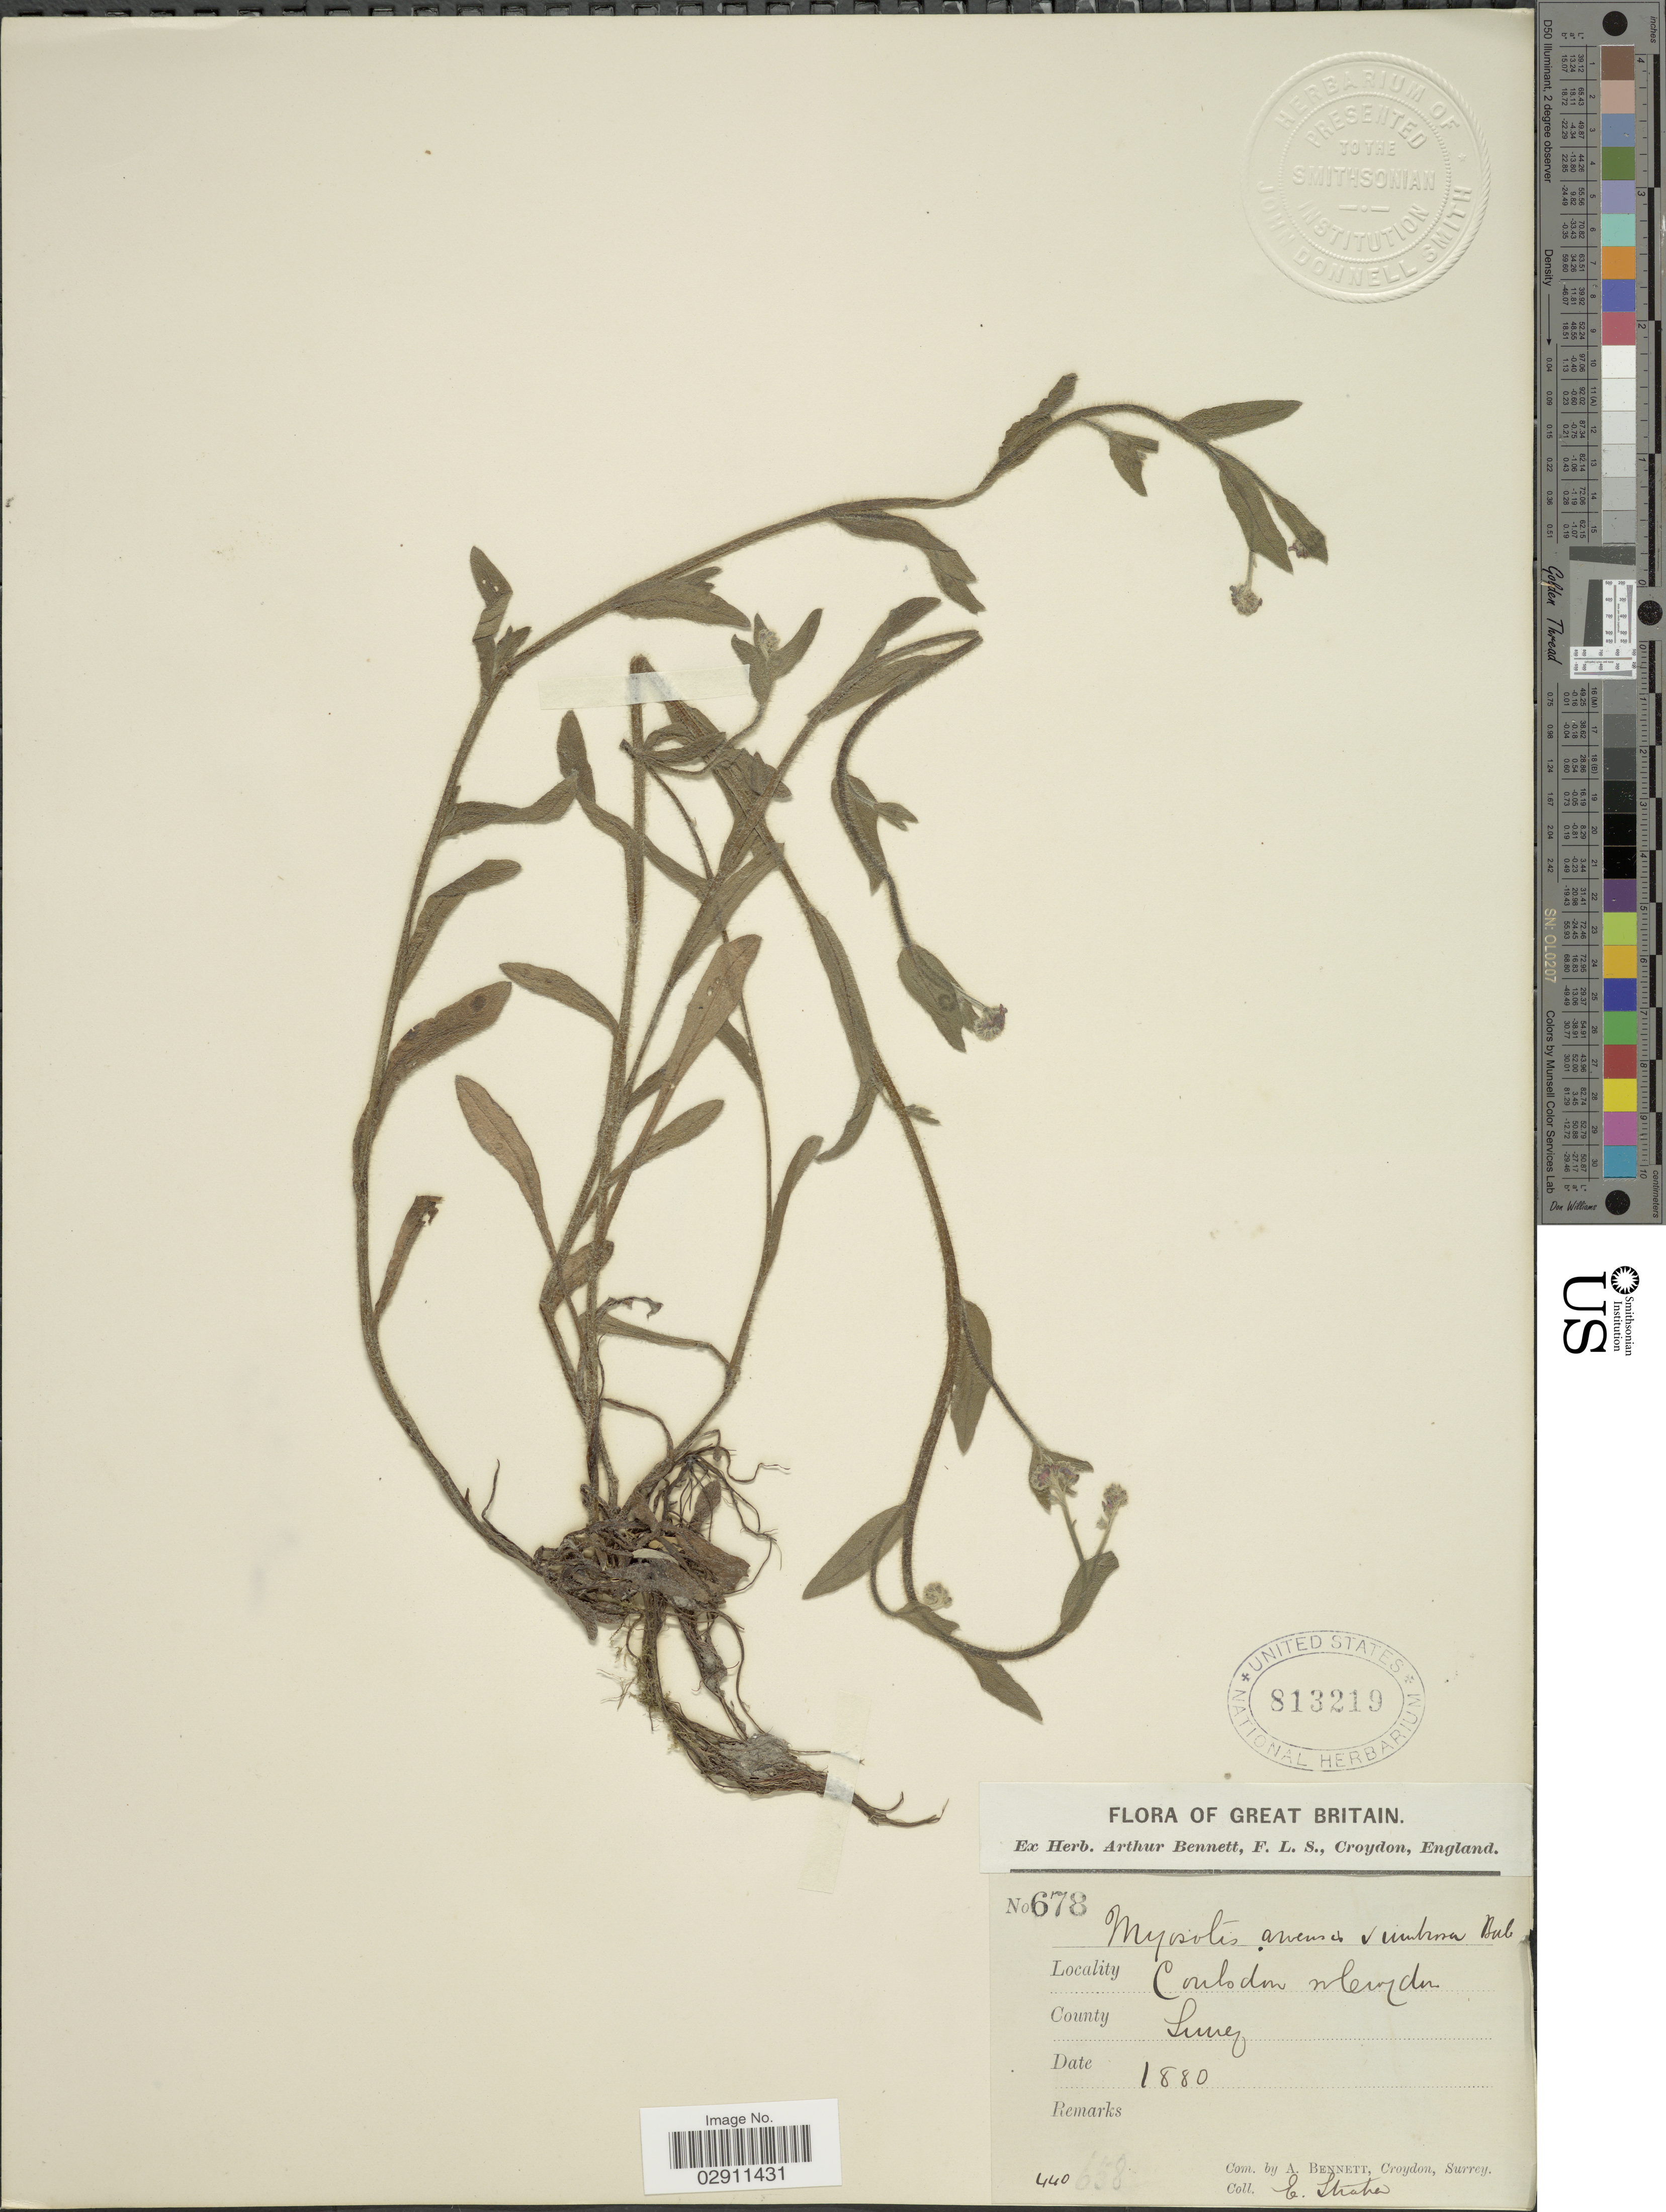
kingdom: Plantae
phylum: Tracheophyta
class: Magnoliopsida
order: Boraginales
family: Boraginaceae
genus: Myosotis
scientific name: Myosotis arvensis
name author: (L.) Hill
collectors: E. Shatra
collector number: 678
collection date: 1880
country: United Kingdom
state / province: England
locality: Great Britain, Coulsdon [illegible text], County Surrey.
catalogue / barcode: US 813219